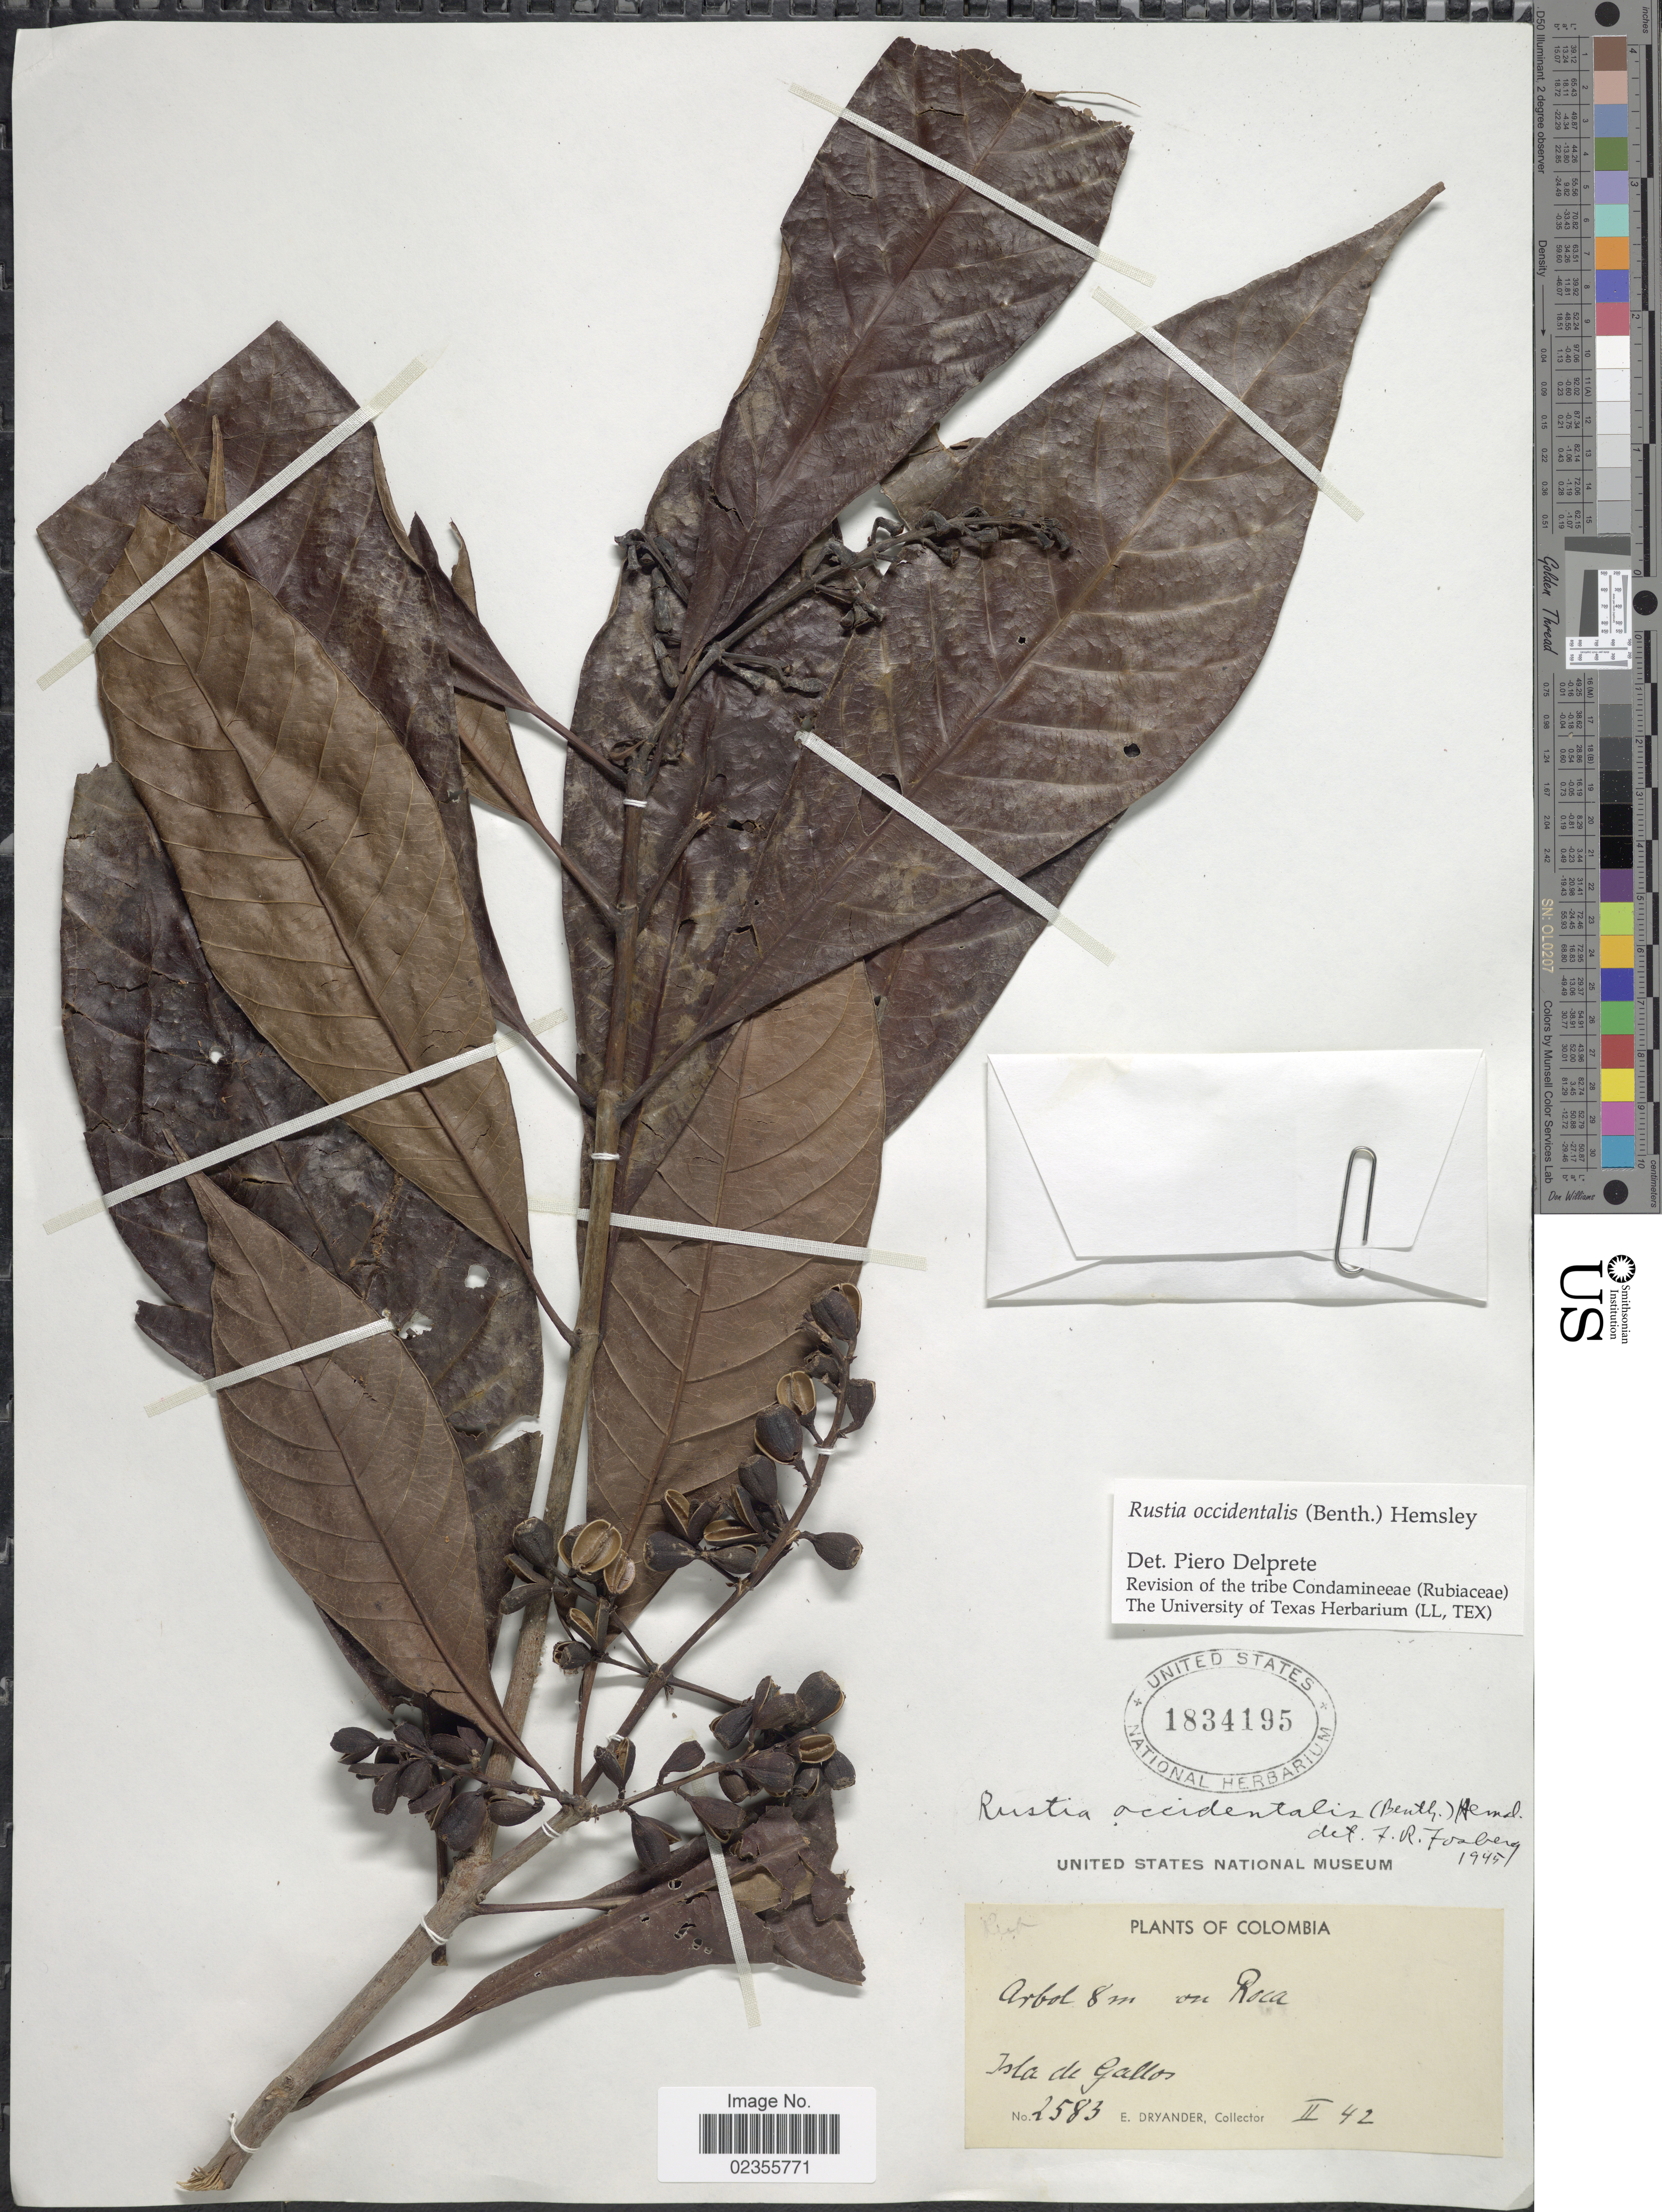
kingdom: Plantae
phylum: Tracheophyta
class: Magnoliopsida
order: Gentianales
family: Rubiaceae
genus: Rustia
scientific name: Rustia occidentalis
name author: (Benth.) Hemsl.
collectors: E. Dryander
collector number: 2583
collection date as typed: Transcribed d/m/y: /2/42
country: Colombia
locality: Isla de Gallos.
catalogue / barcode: US 1834195